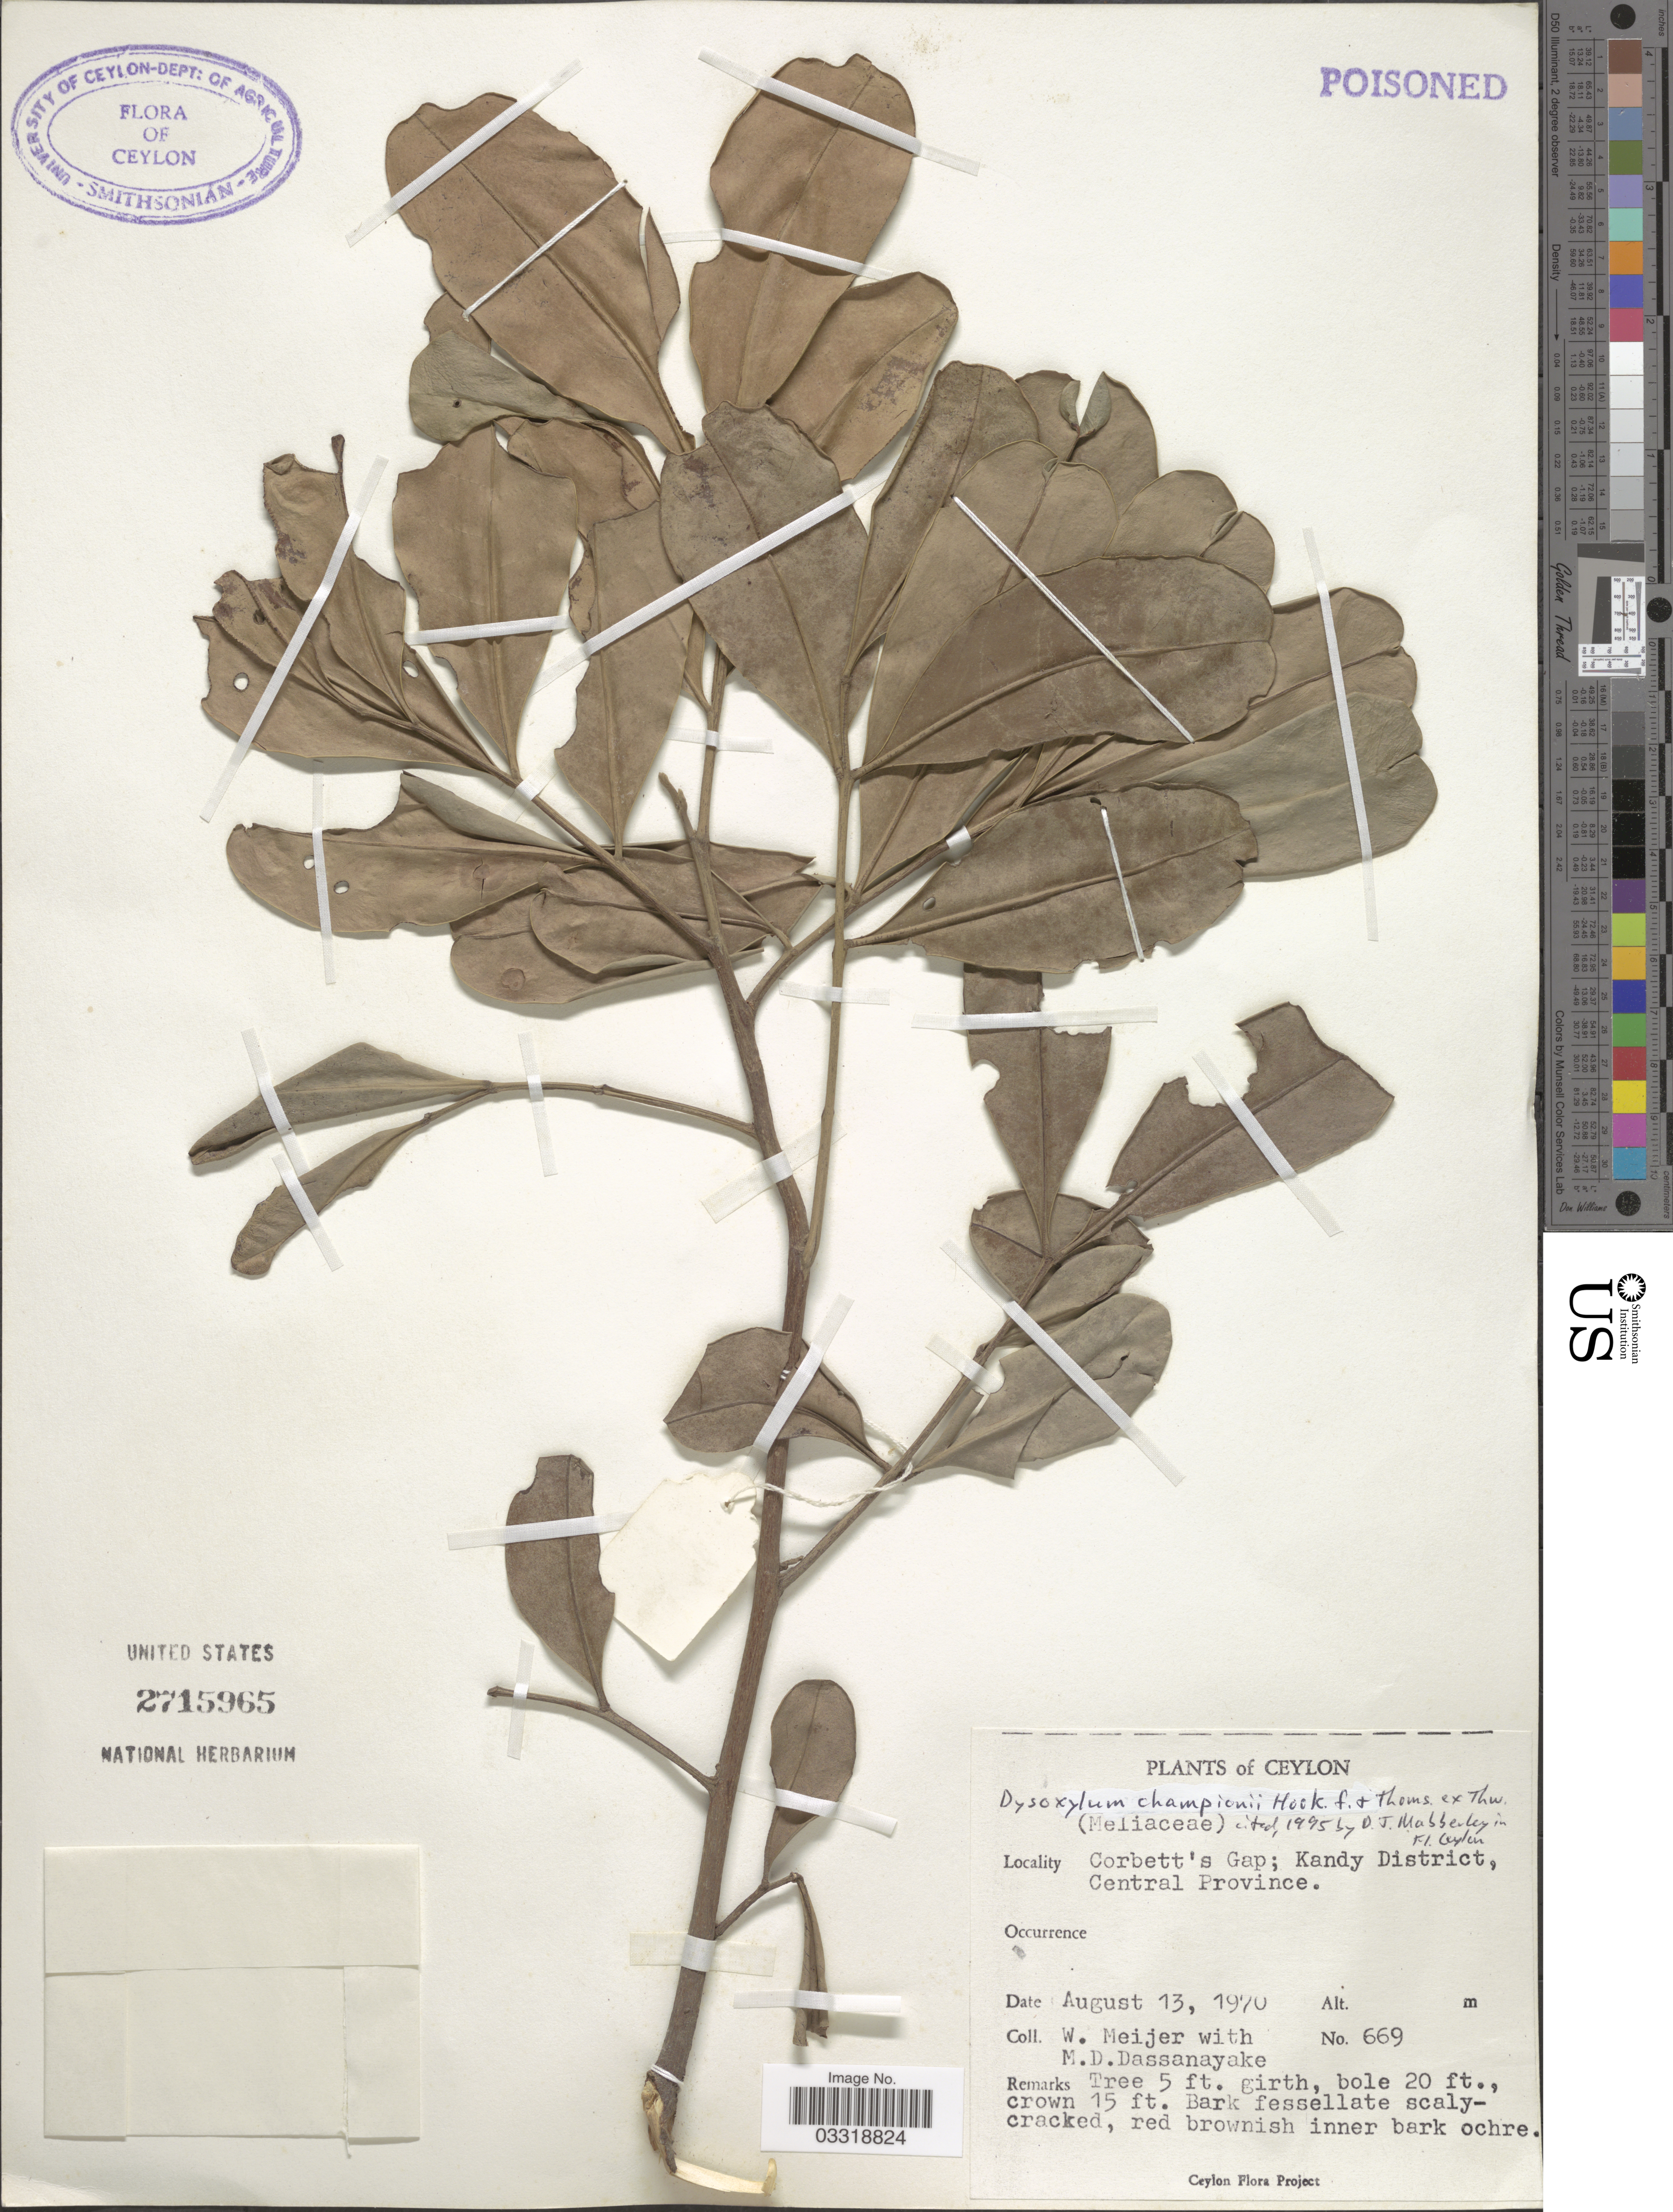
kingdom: Plantae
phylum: Tracheophyta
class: Magnoliopsida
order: Sapindales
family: Meliaceae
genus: Pseudocarapa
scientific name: Pseudocarapa championii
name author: (Hook. f. & Thomson ex Thwaites) Hemsl.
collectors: W. Meijer & M. D. Dassanayake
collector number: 669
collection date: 1970-08-13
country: Sri Lanka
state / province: Central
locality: Ceylon. Corbett's Gap; Kandy District.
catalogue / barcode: US 2715965